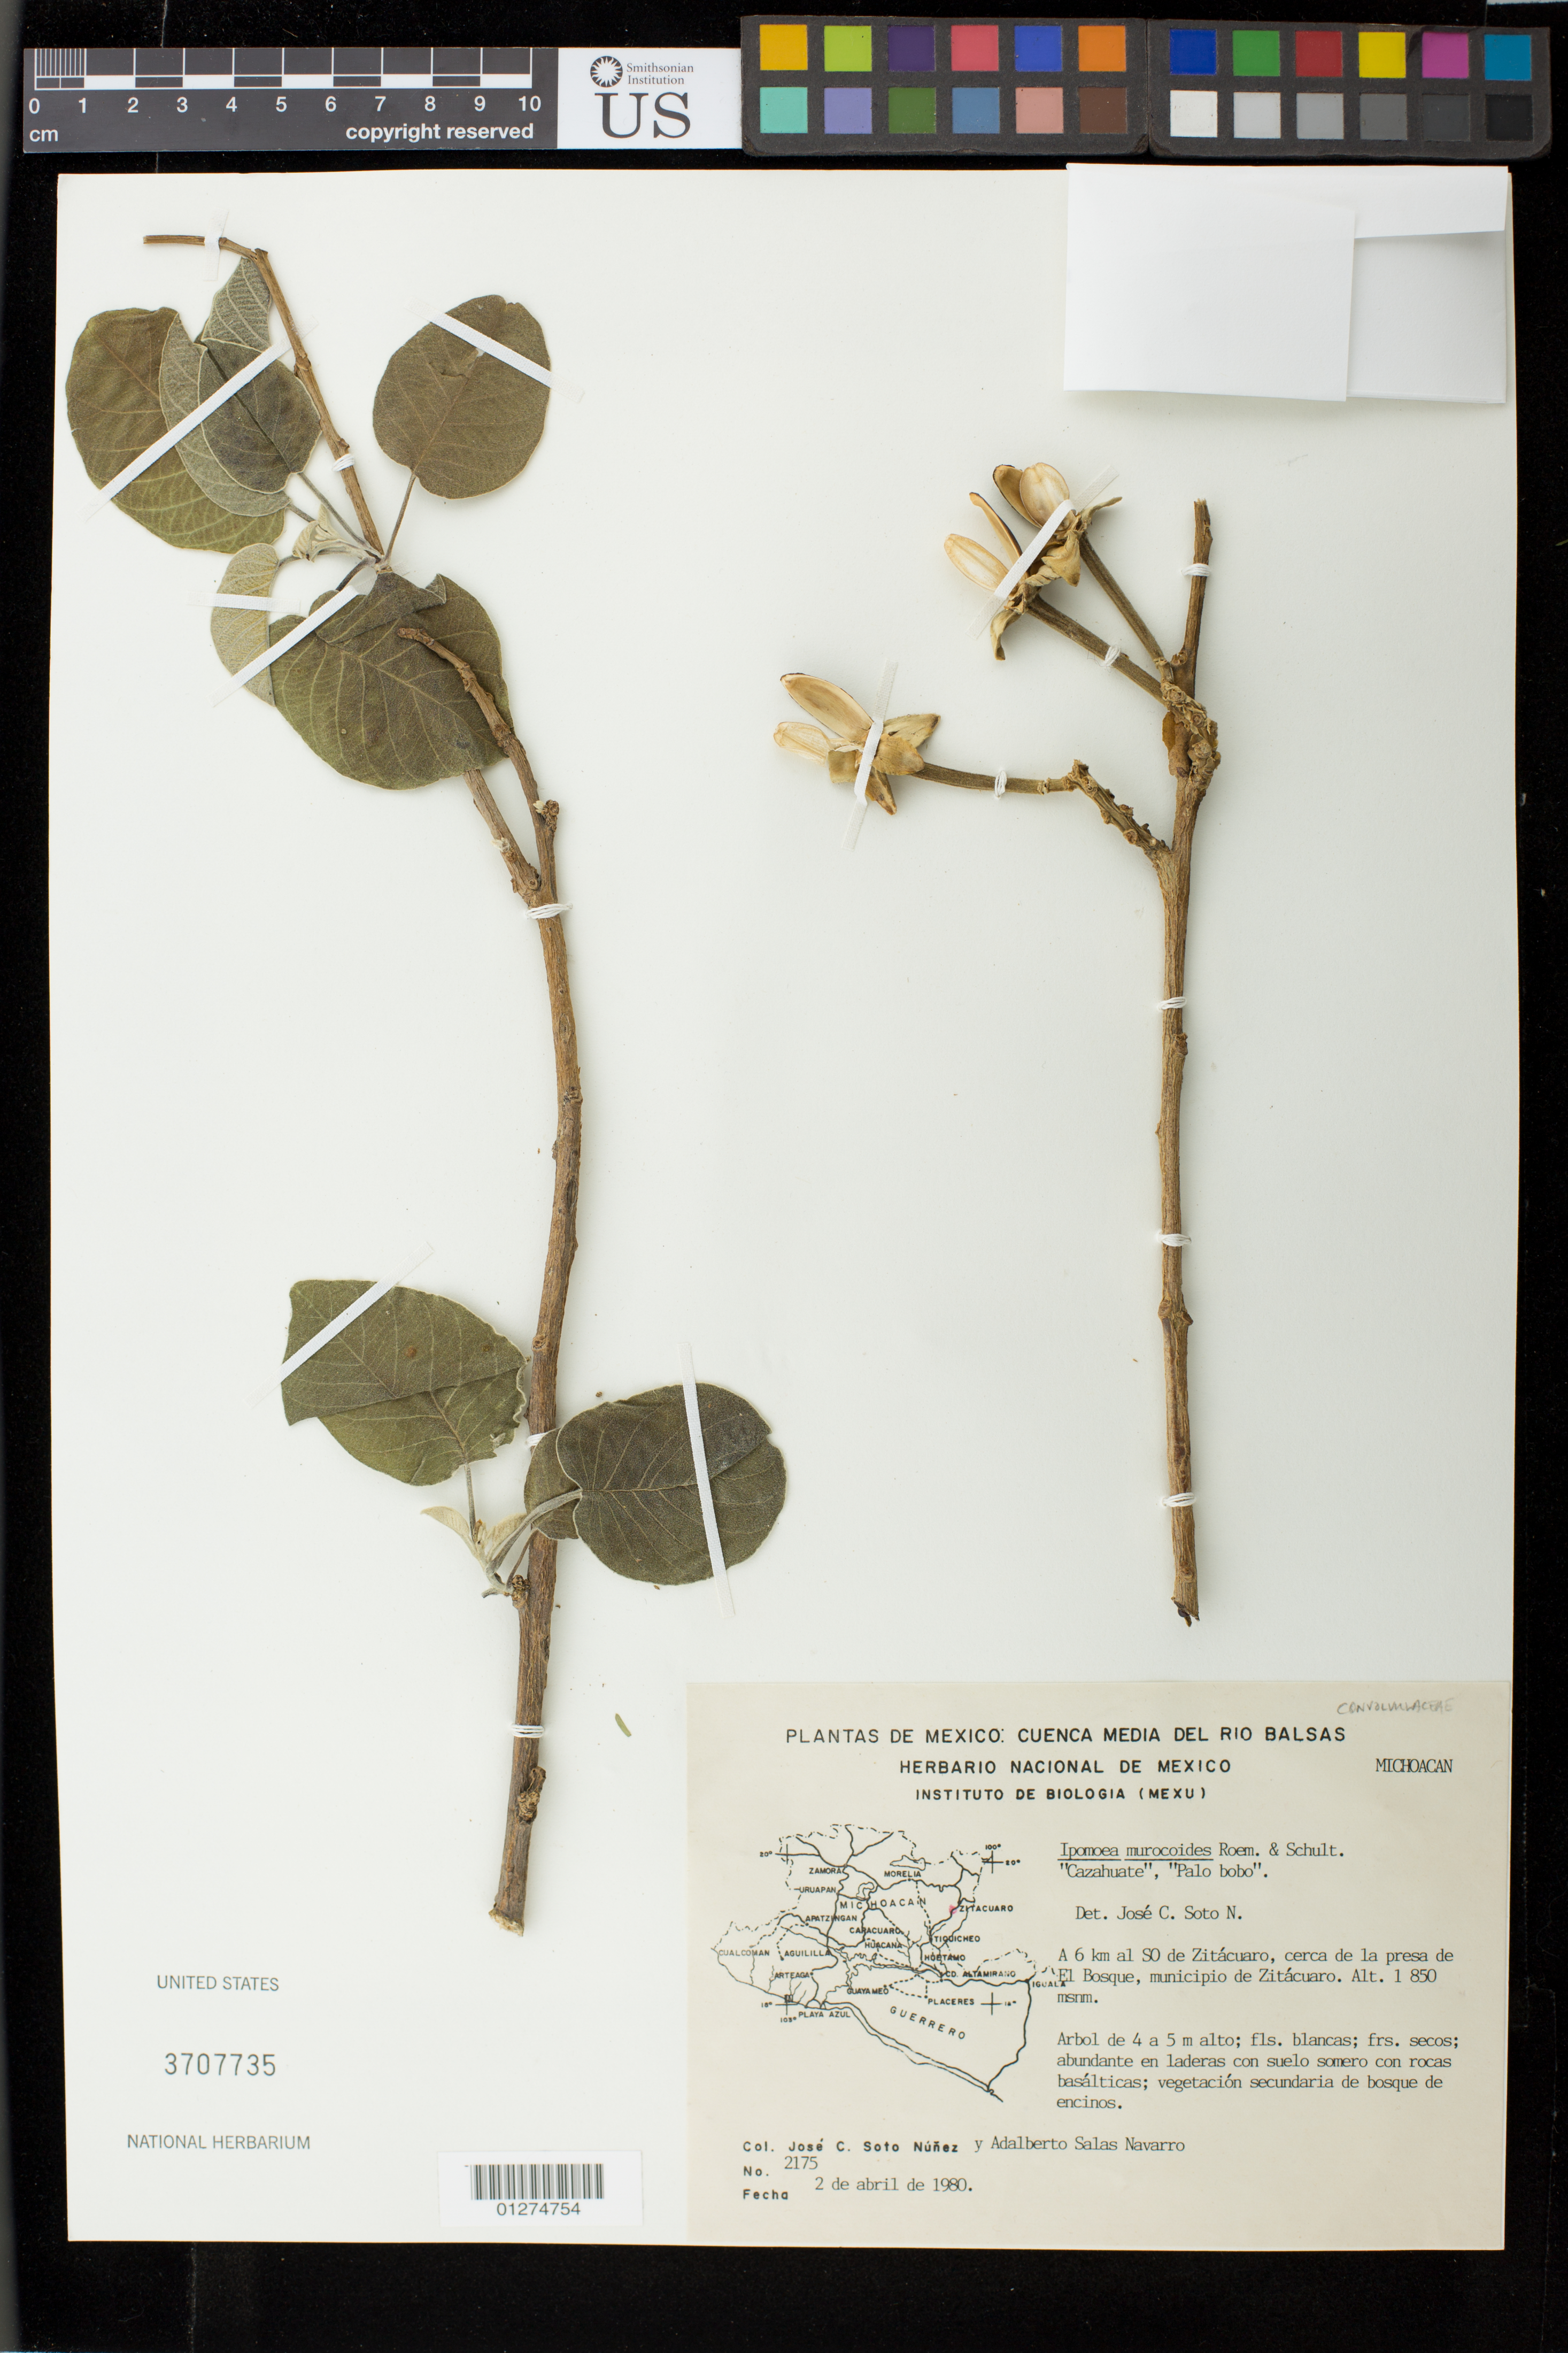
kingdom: Plantae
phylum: Tracheophyta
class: Magnoliopsida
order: Solanales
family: Convolvulaceae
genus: Ipomoea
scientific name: Ipomoea murucoides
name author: Roem. & Schult.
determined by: Soto Núñez, J. C.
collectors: J. C. Soto Núñez & A. S. Navarro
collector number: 2175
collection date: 1980-04-02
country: Mexico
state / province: Michoácan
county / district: Zitácuaro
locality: A 6 km al SO de Zitácuaro, cerca de la presa de El Bosque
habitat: secundaria de bosque de encinos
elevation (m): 1850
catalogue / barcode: US 3707735